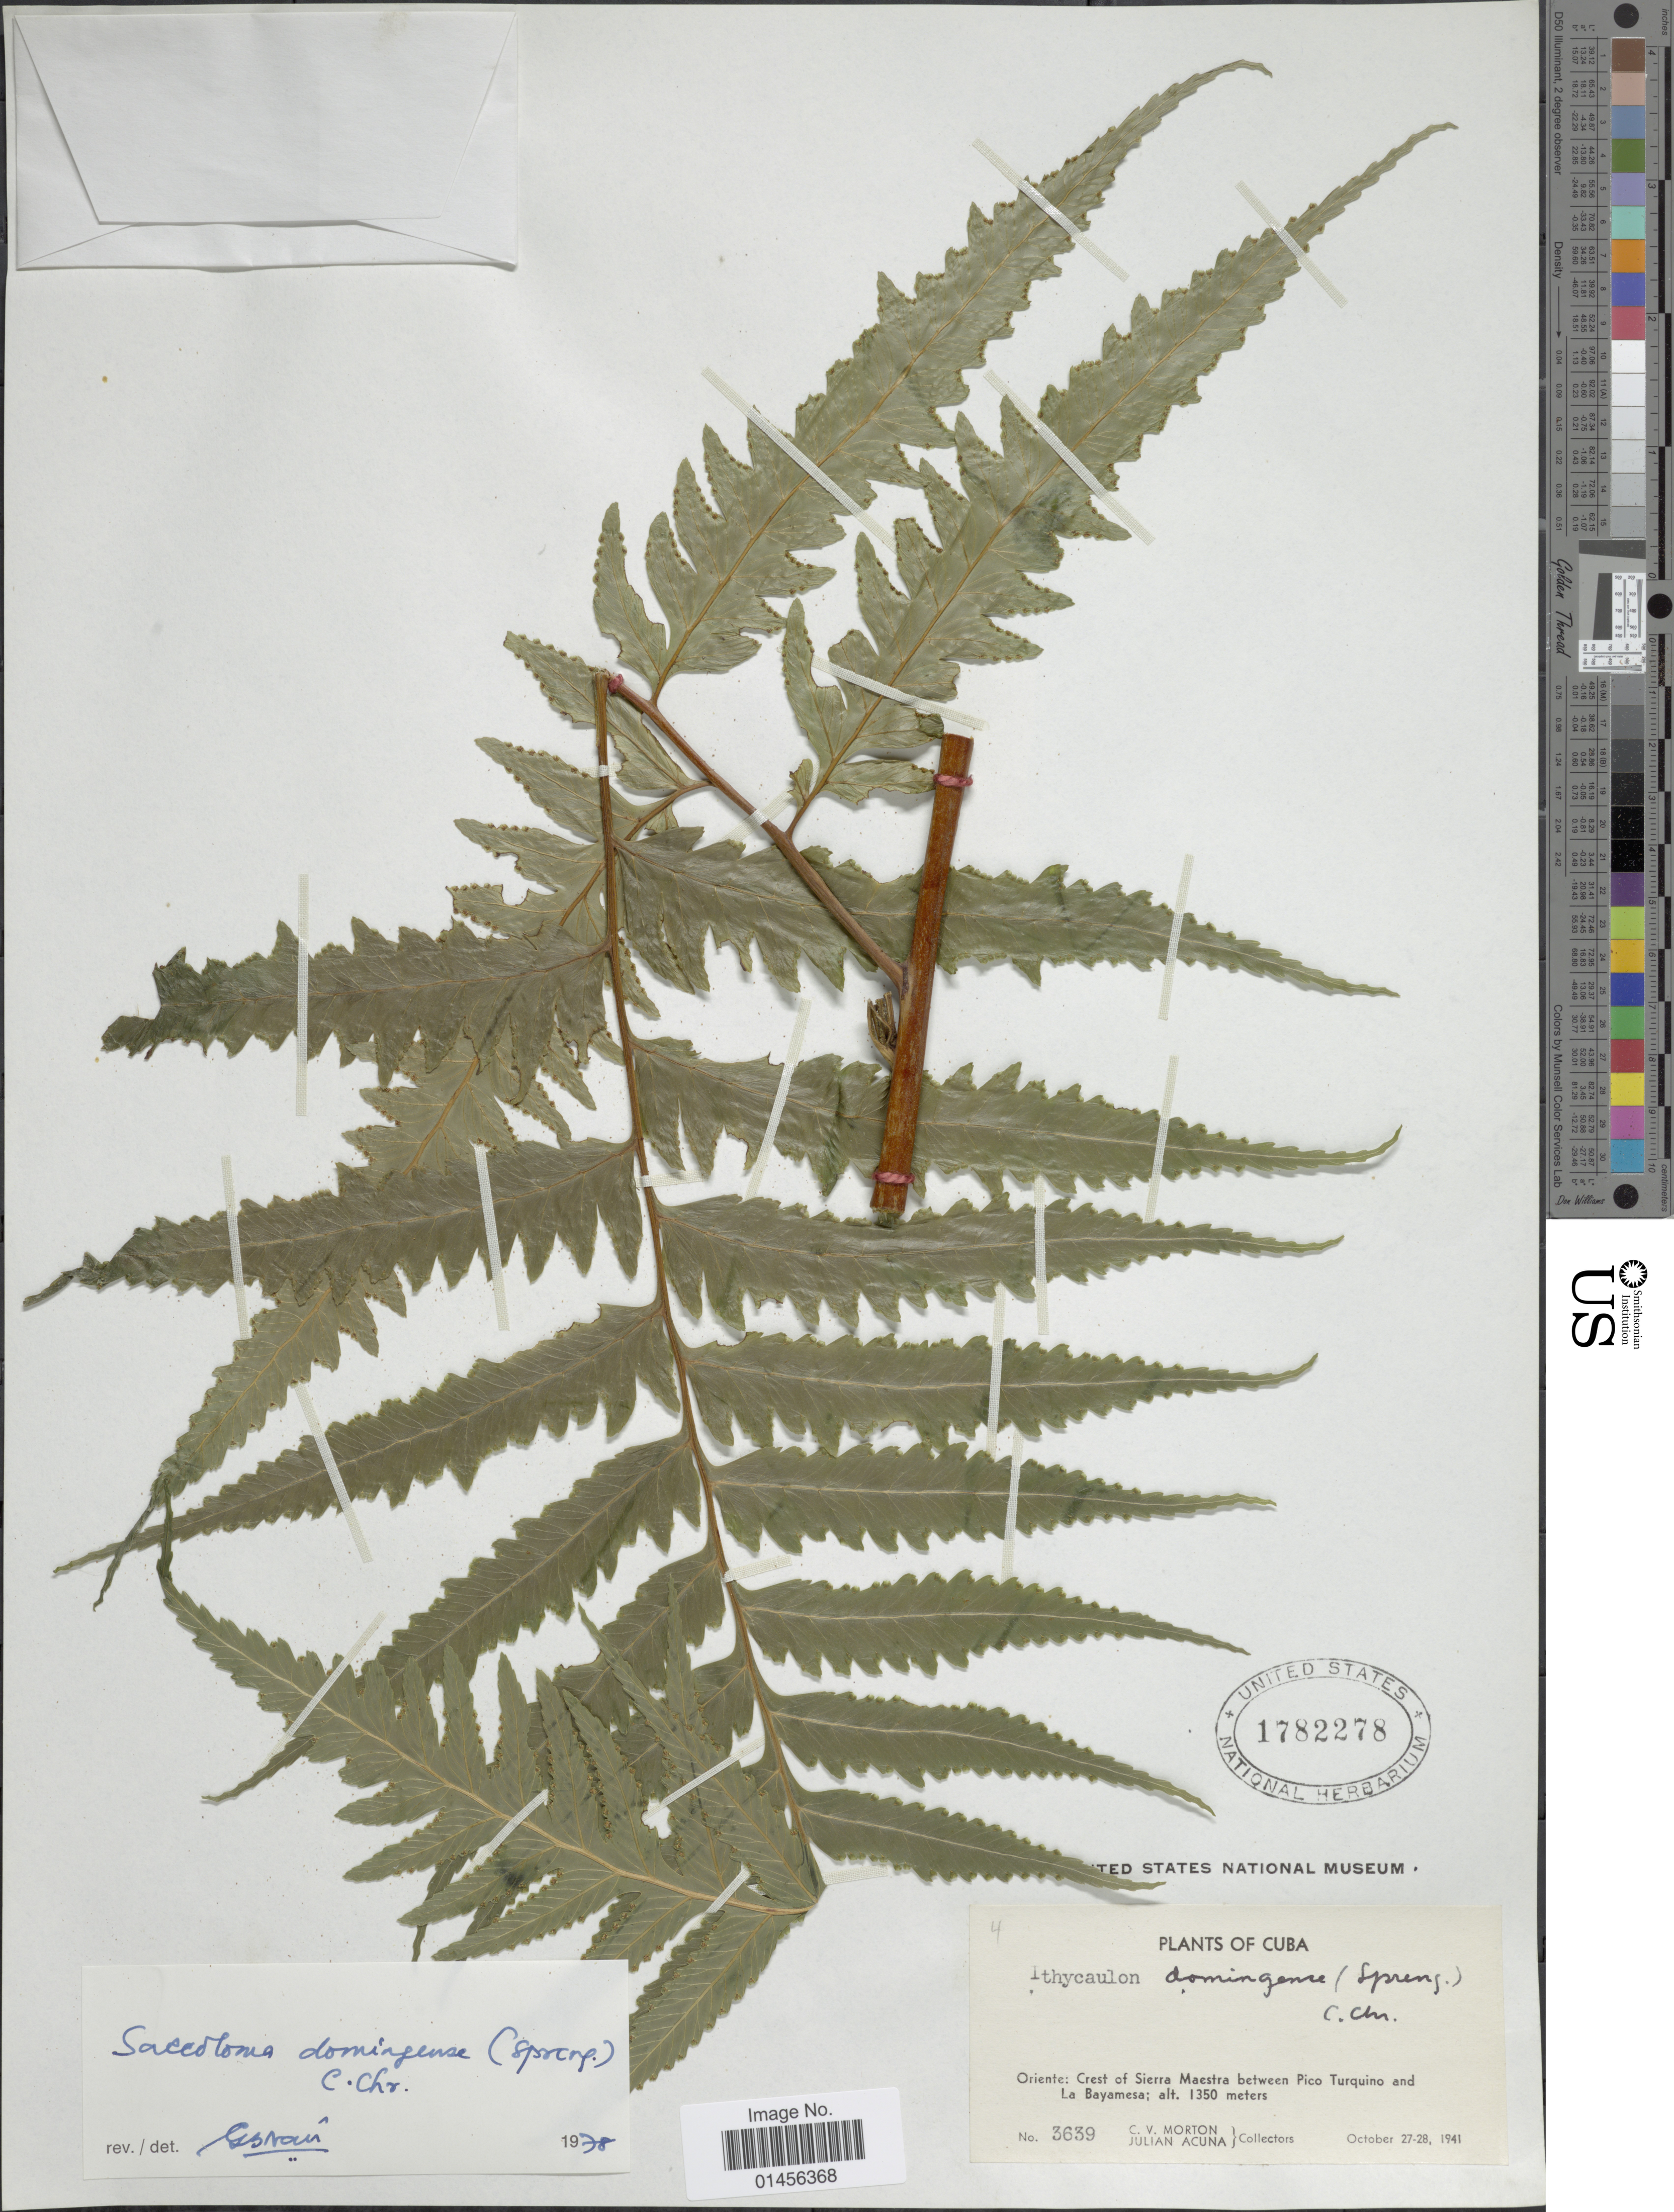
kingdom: Plantae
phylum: Tracheophyta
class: Polypodiopsida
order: Polypodiales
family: Saccolomataceae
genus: Saccoloma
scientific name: Saccoloma domingense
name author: (Spreng.) C. Chr.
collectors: C. V. Morton & J. B. Acuña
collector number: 3639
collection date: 1941-10-27/1941-10-28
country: Cuba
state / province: Oriente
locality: Crest of Sierra Maestra between Pico Turquino and La Bayamesa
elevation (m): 1350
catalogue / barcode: US 1782278